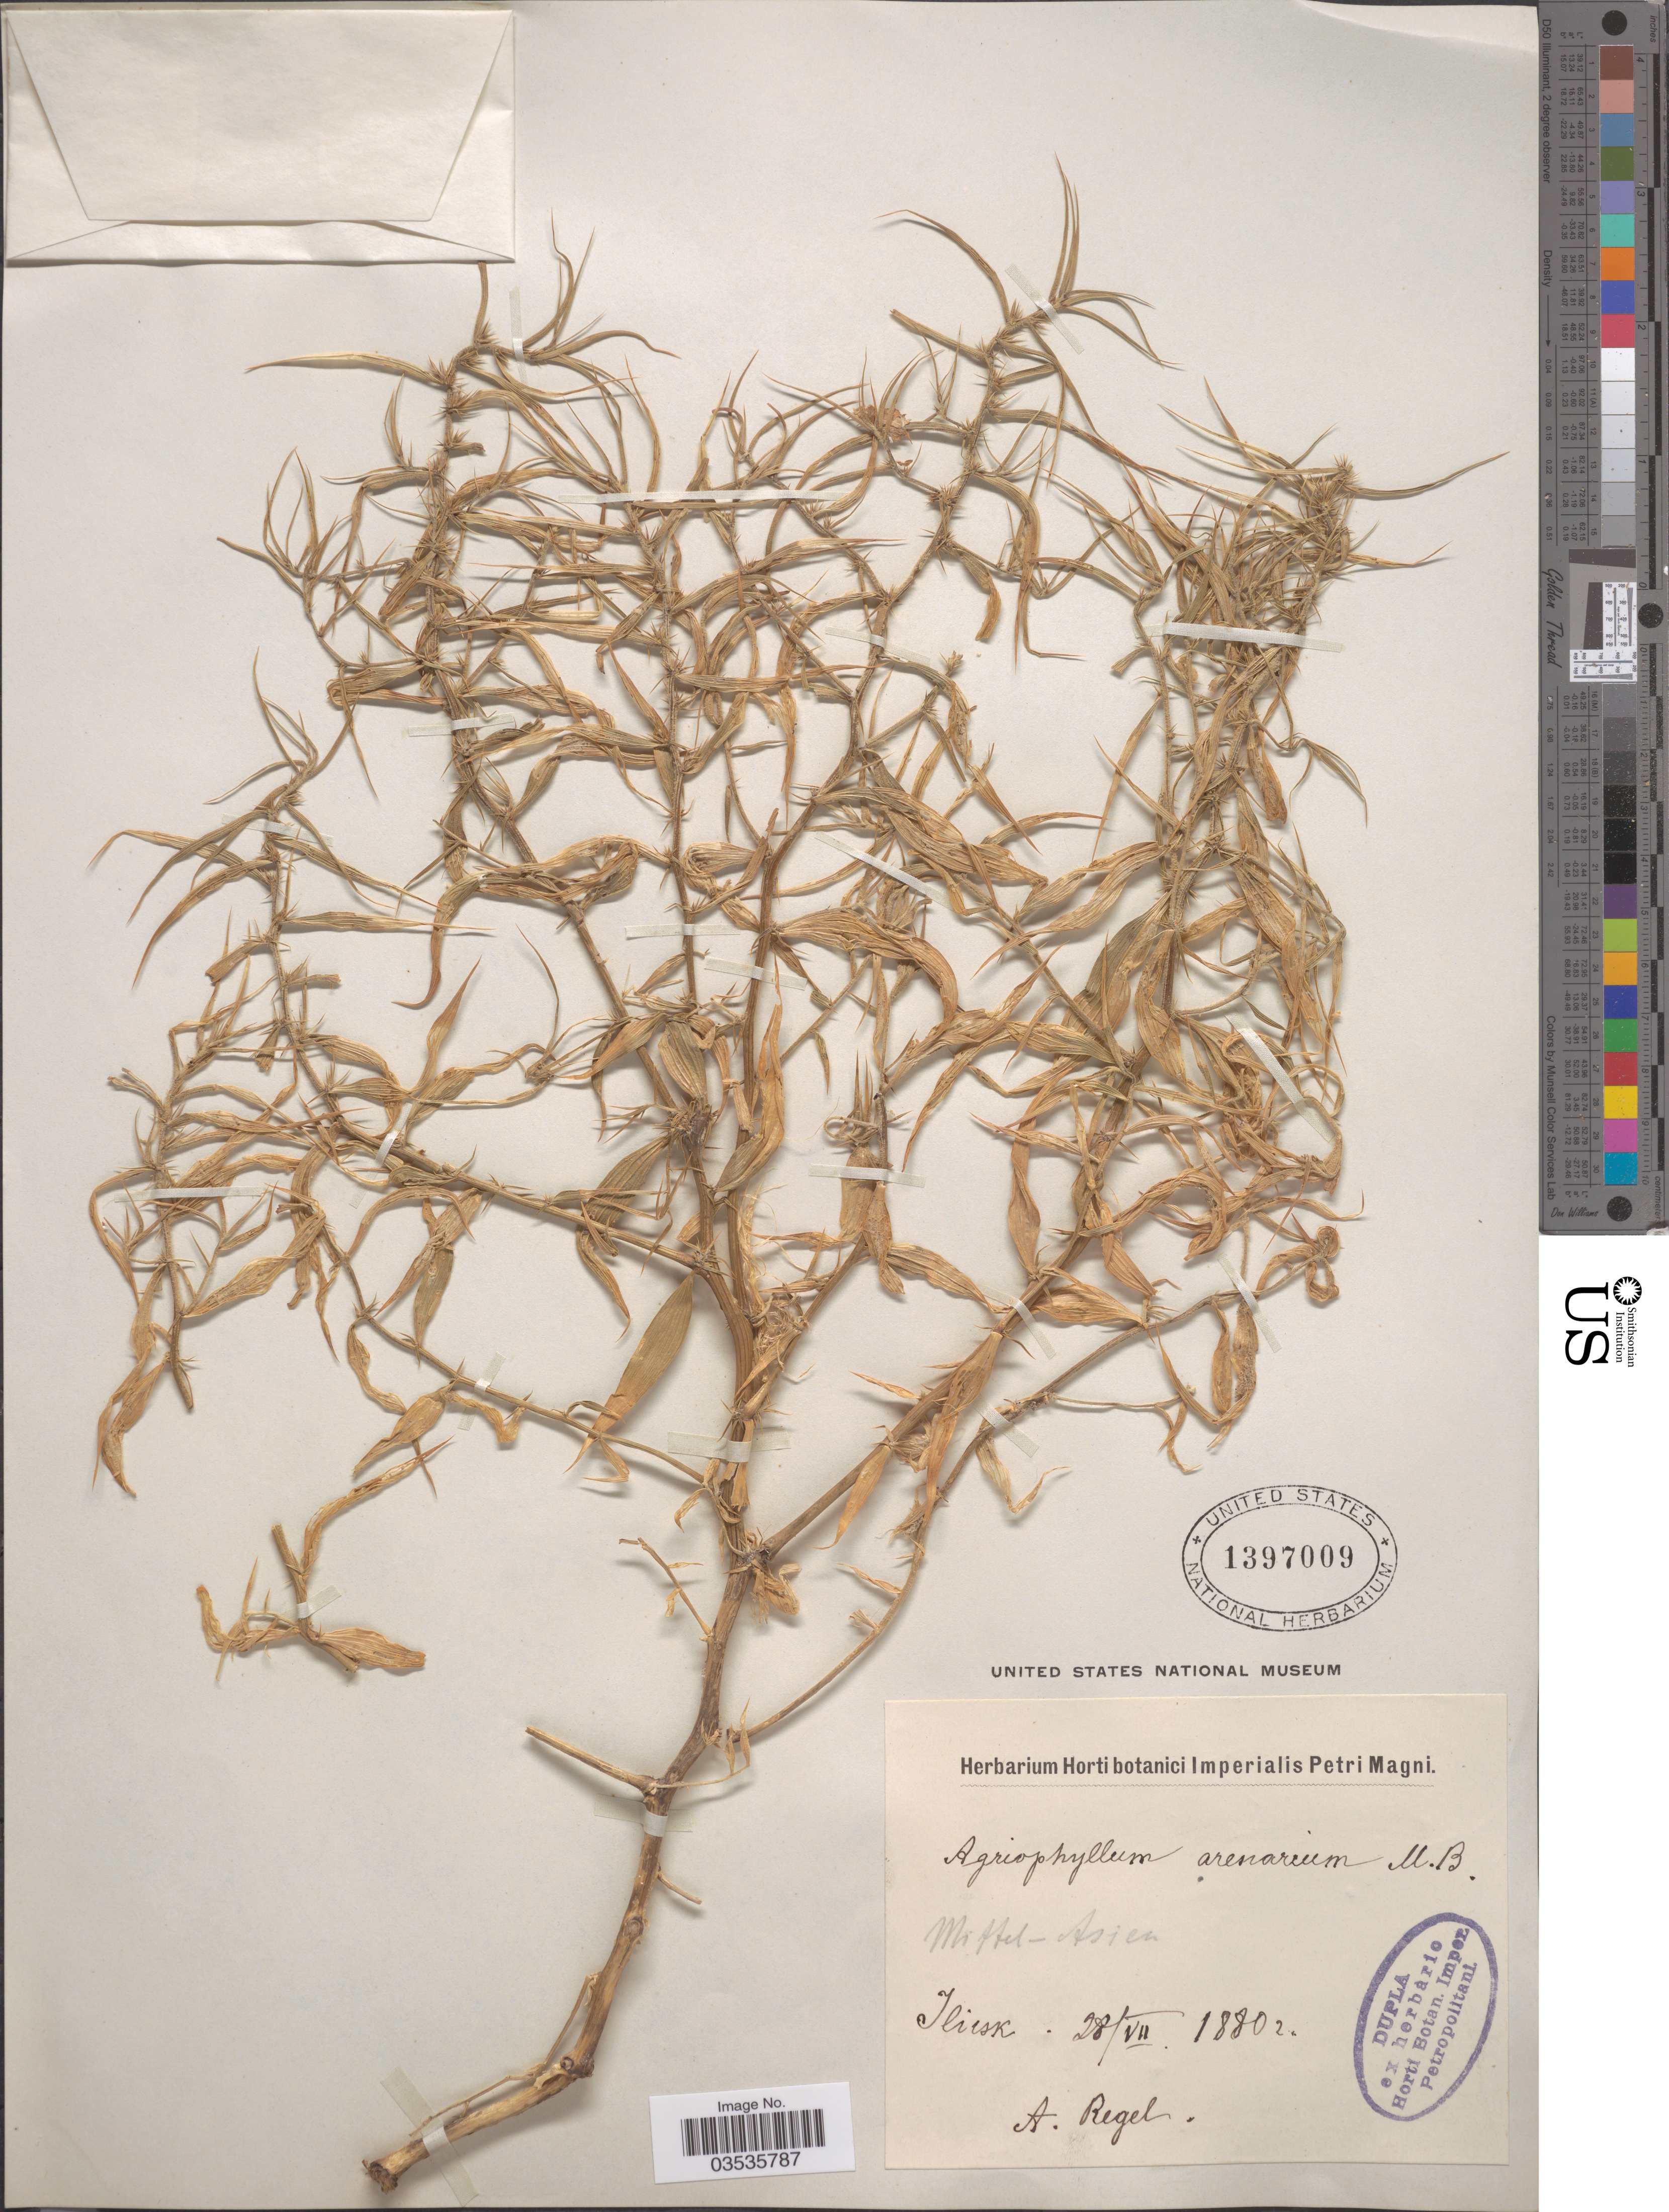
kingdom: Plantae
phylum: Tracheophyta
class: Magnoliopsida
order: Caryophyllales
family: Amaranthaceae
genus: Agriophyllum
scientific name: Agriophyllum arenarium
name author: Bunge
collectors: A. Regel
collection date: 1880-07-28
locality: Mittel-Asian. Iliesk. [interpreted]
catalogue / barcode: US 1397009